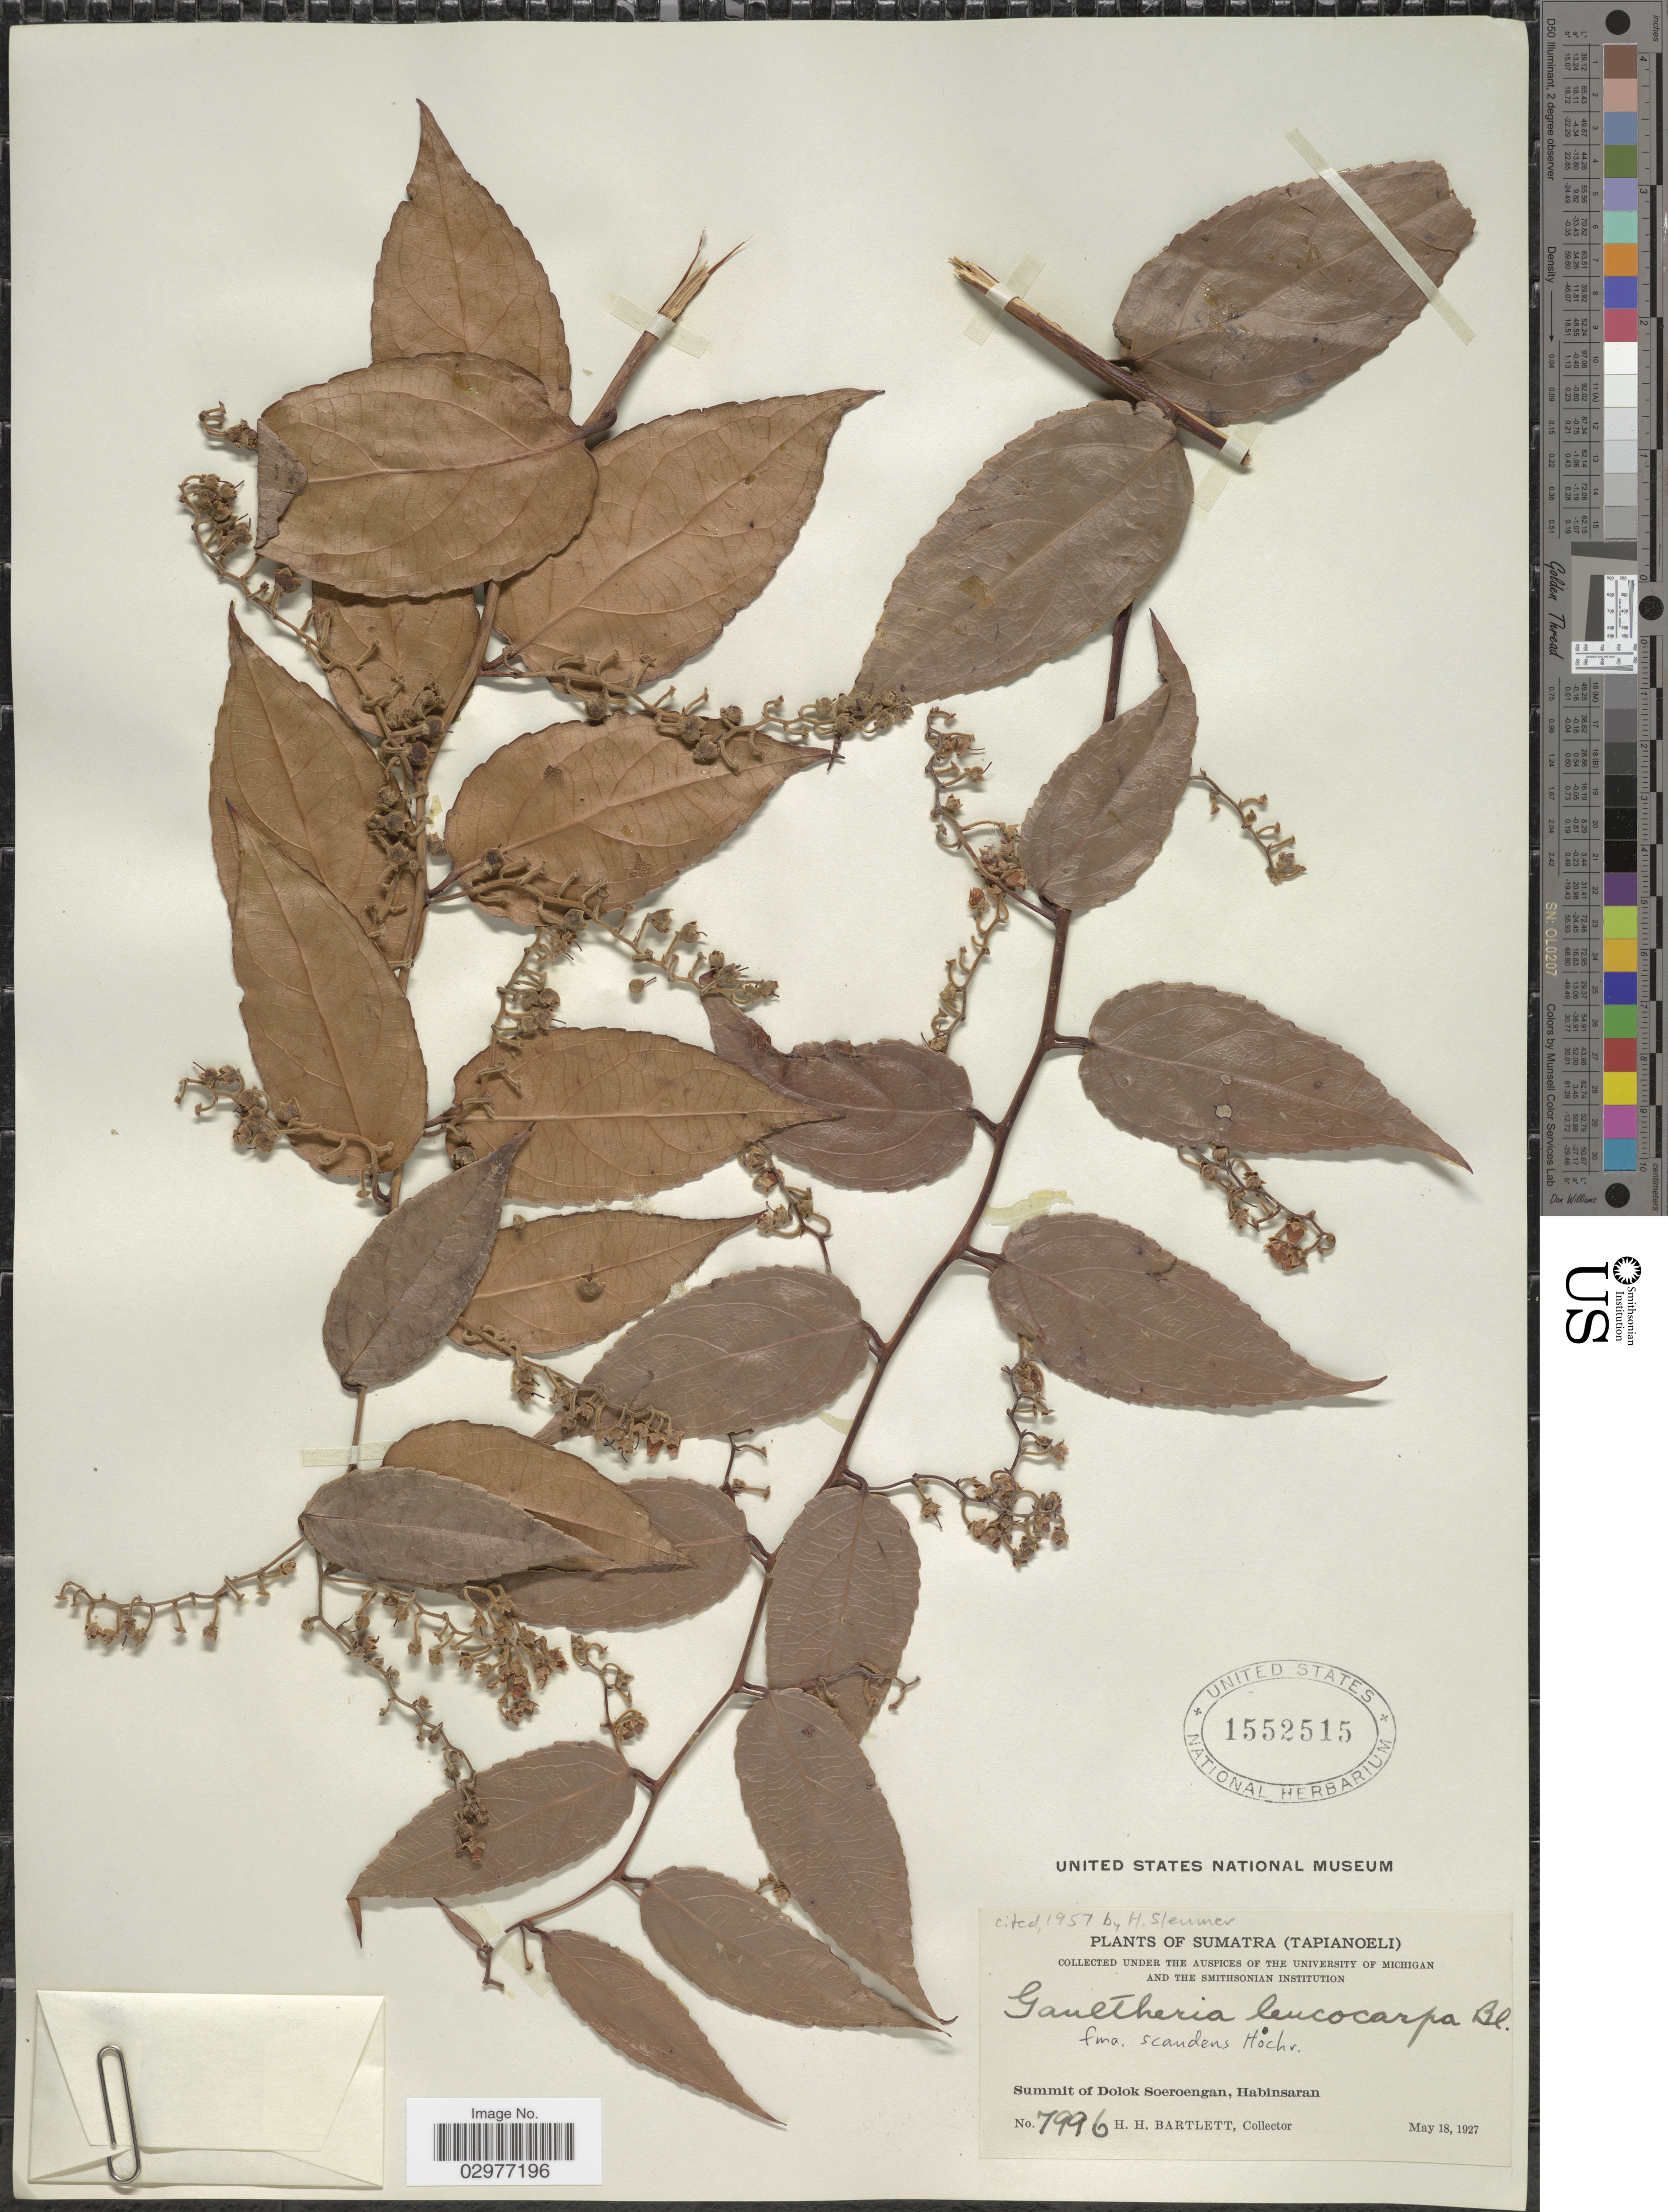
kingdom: Plantae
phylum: Tracheophyta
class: Magnoliopsida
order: Ericales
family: Ericaceae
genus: Gaultheria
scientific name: Gaultheria leucocarpa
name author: Blume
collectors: H. H. Bartlett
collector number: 7996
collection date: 1927-05-18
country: Indonesia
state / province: Sumatra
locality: (Tapianoeli). Summit of Dolok Soeroengan, Habinsaran.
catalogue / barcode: US 1552515